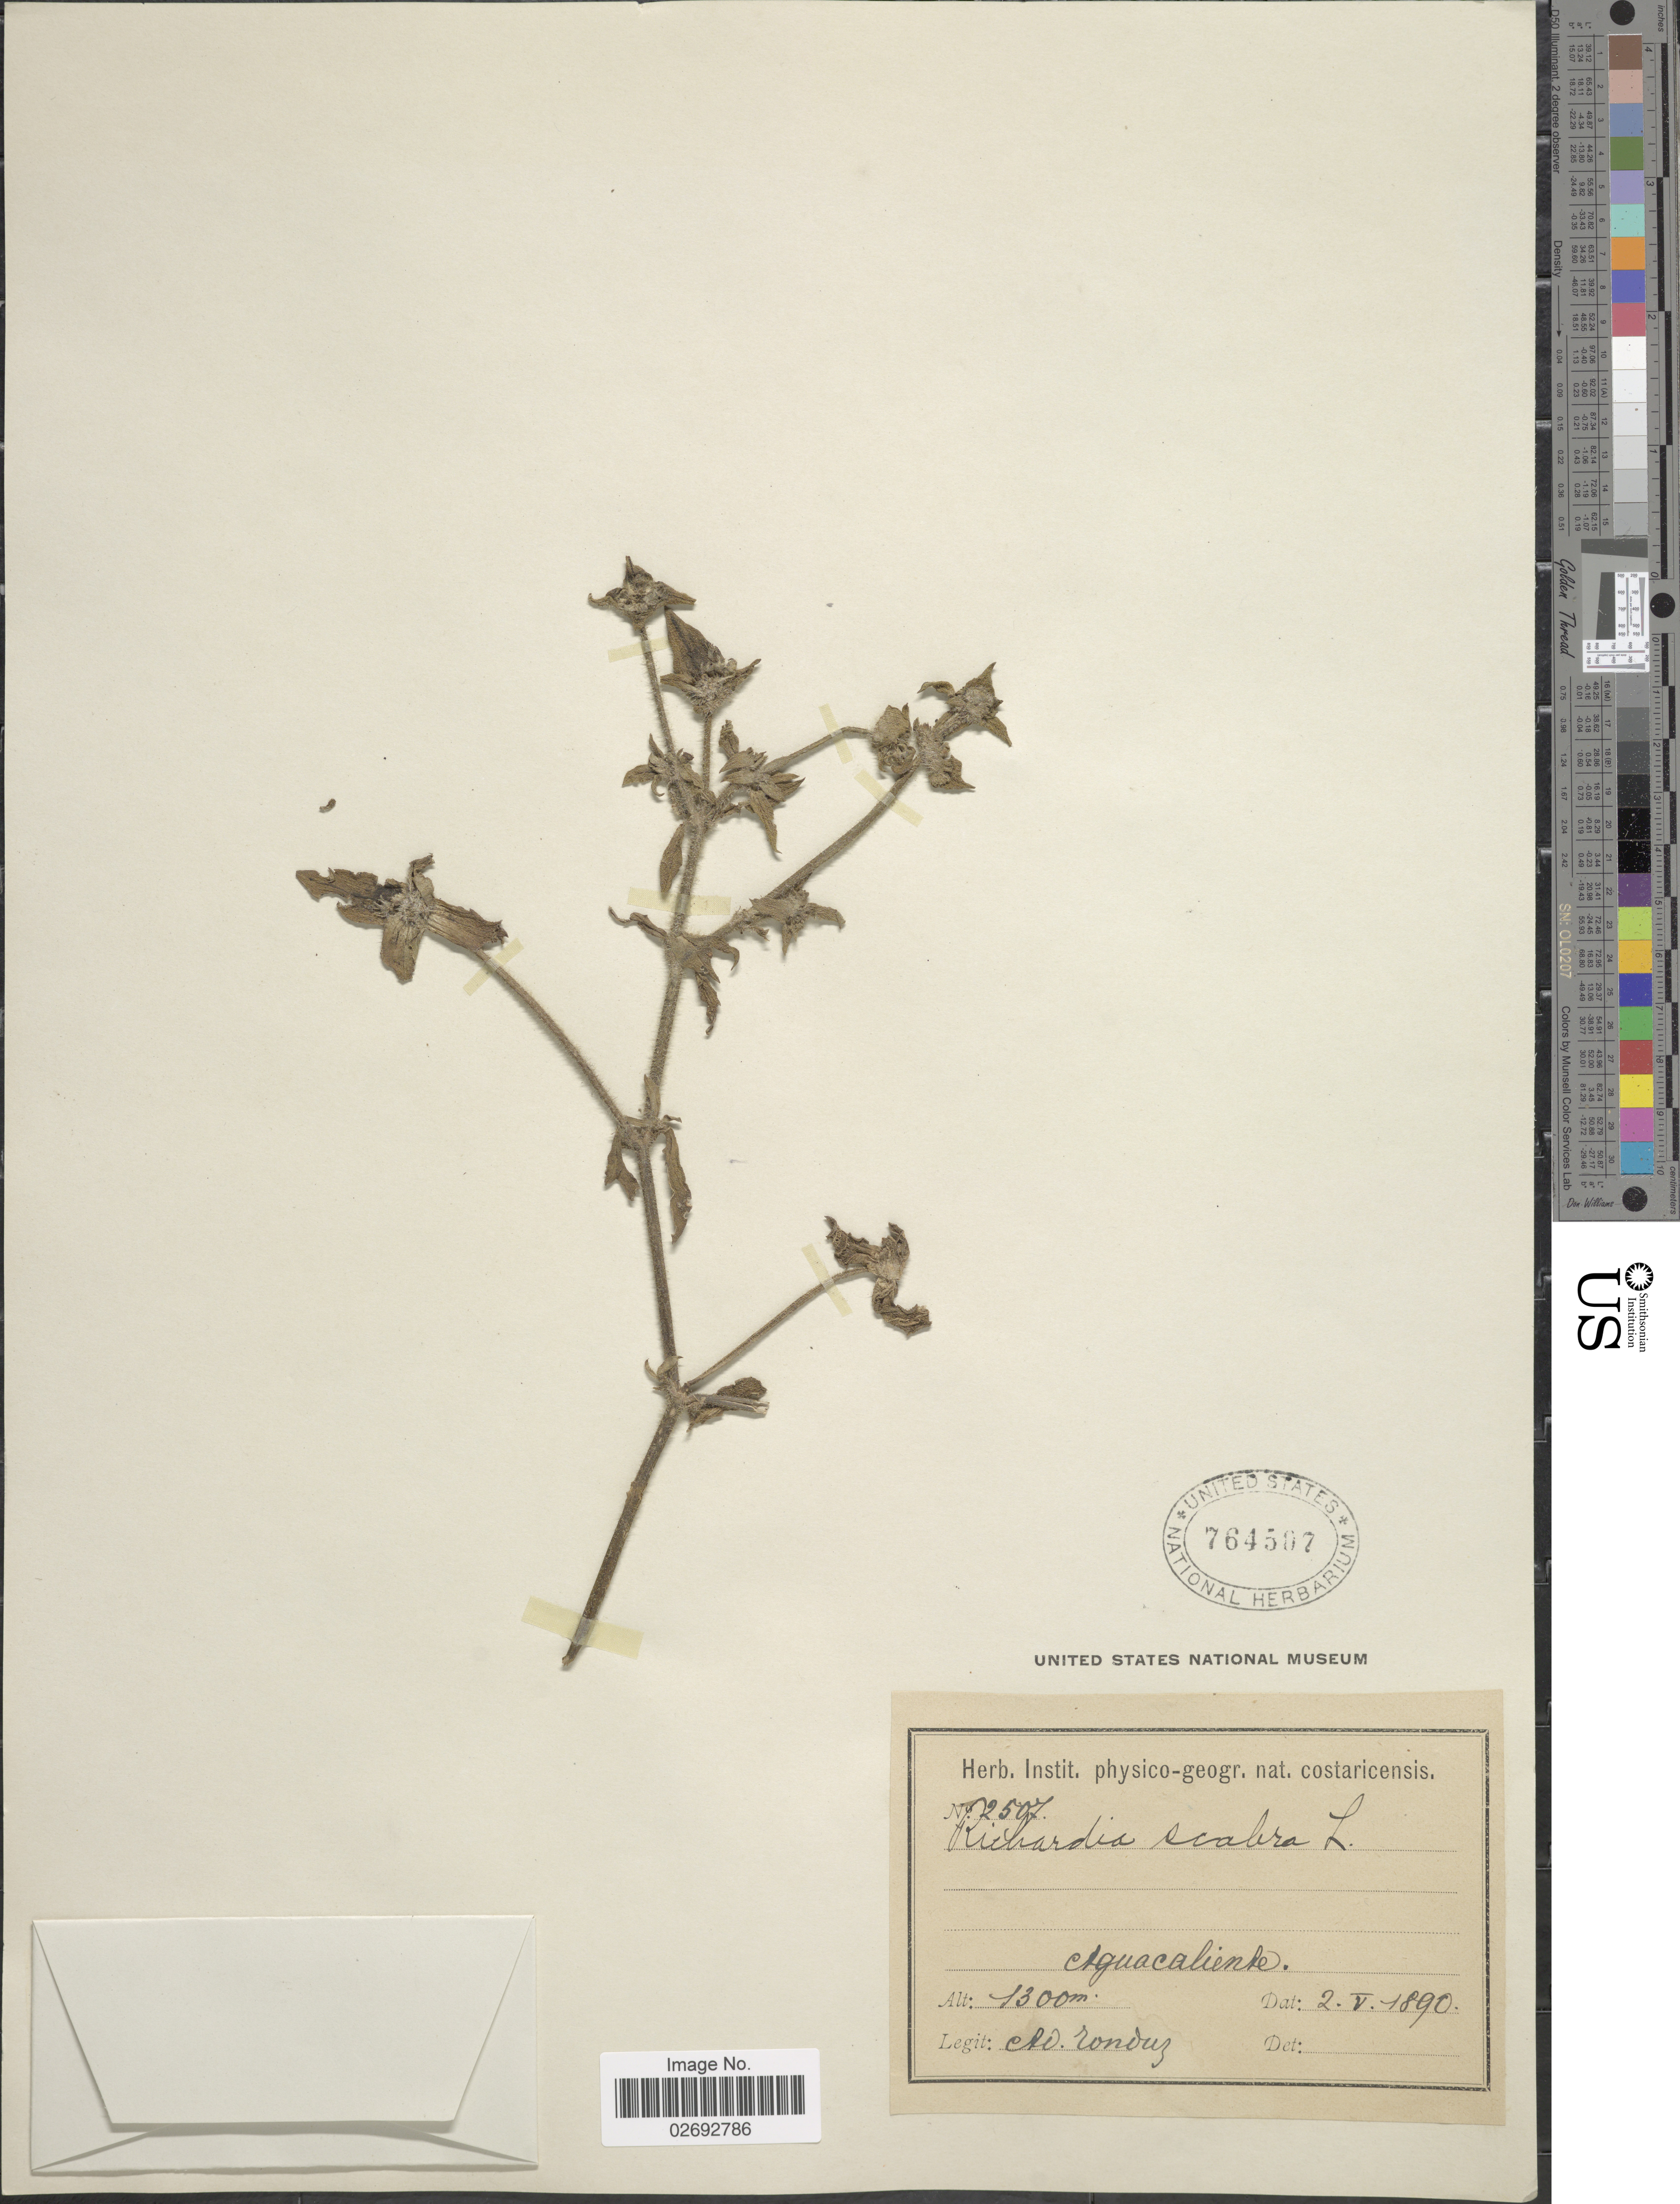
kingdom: Plantae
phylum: Tracheophyta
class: Magnoliopsida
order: Gentianales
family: Rubiaceae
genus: Richardia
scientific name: Richardia scabra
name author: L.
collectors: A. Tonduz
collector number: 2507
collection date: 1890-05-02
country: Costa Rica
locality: Aguacaliente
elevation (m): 1300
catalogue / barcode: US 764507